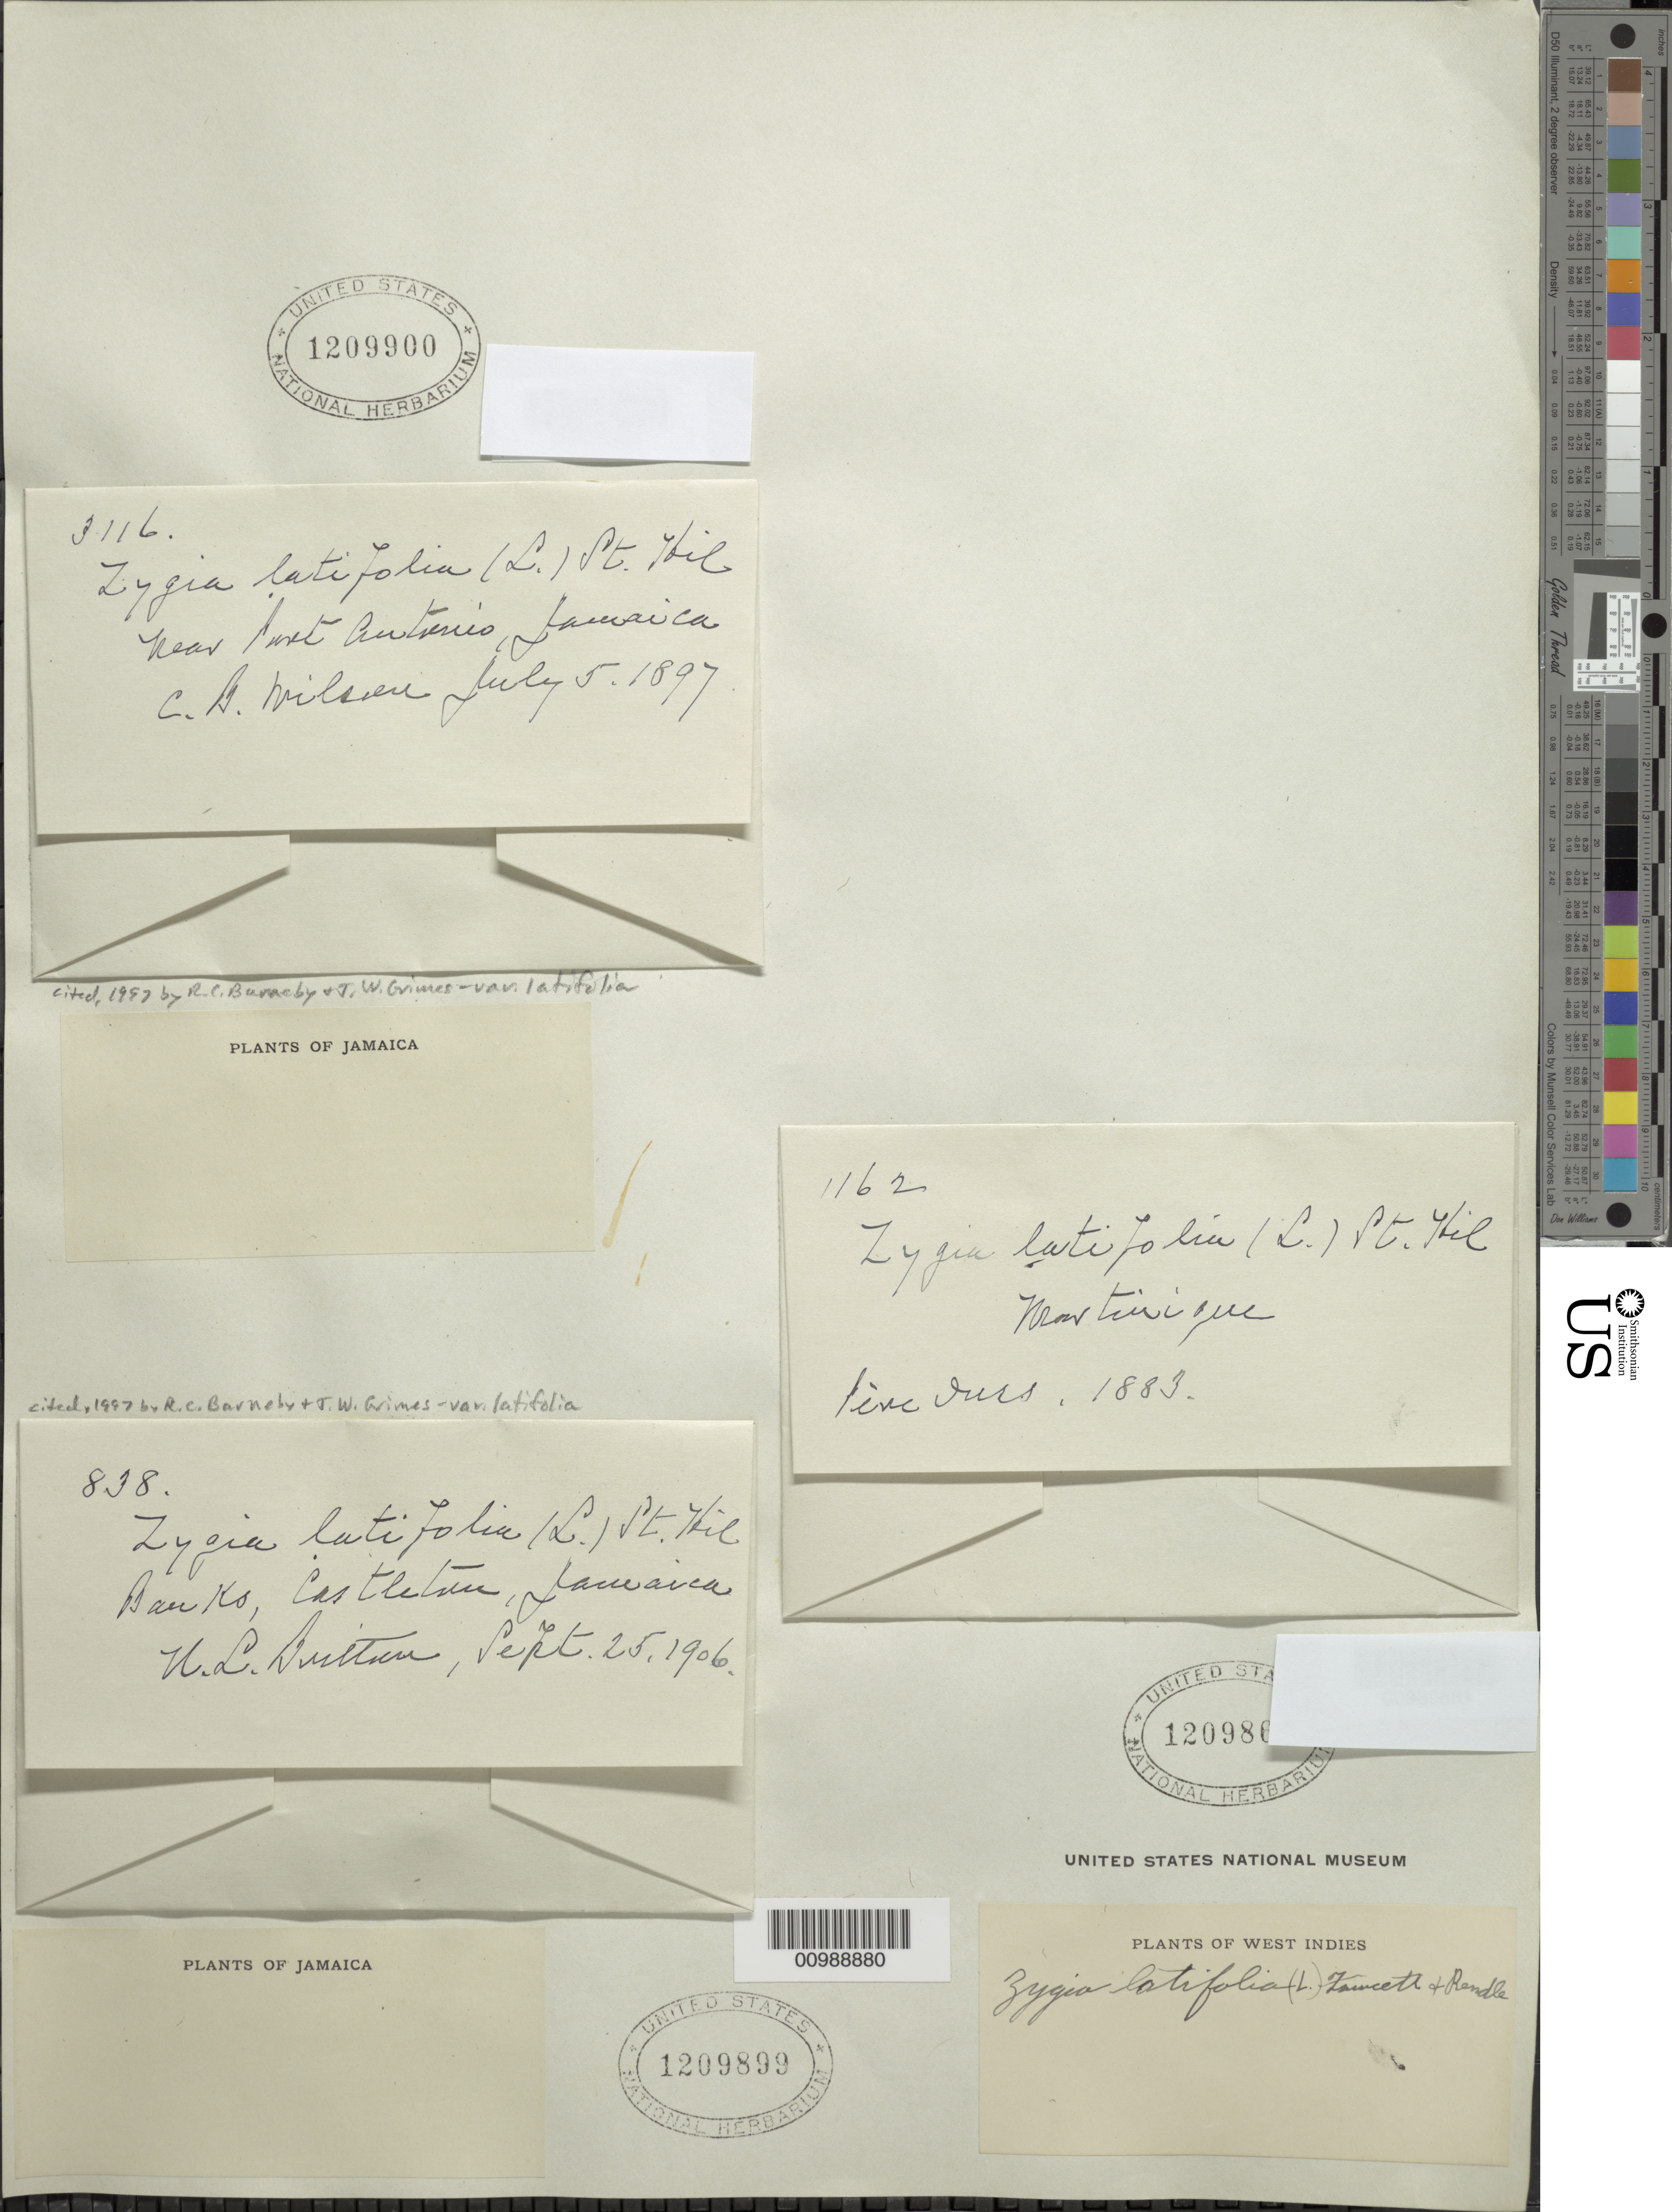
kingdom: Plantae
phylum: Tracheophyta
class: Magnoliopsida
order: Fabales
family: Fabaceae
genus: Zygia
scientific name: Zygia latifolia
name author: (L.) Fawc. & Rendle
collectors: W. L. Britton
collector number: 838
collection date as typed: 25 Sep 1906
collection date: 1906-09-25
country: Jamaica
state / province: Saint Andrew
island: Jamaica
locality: Castleton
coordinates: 0 N, 0 E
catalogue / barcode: US 1209899